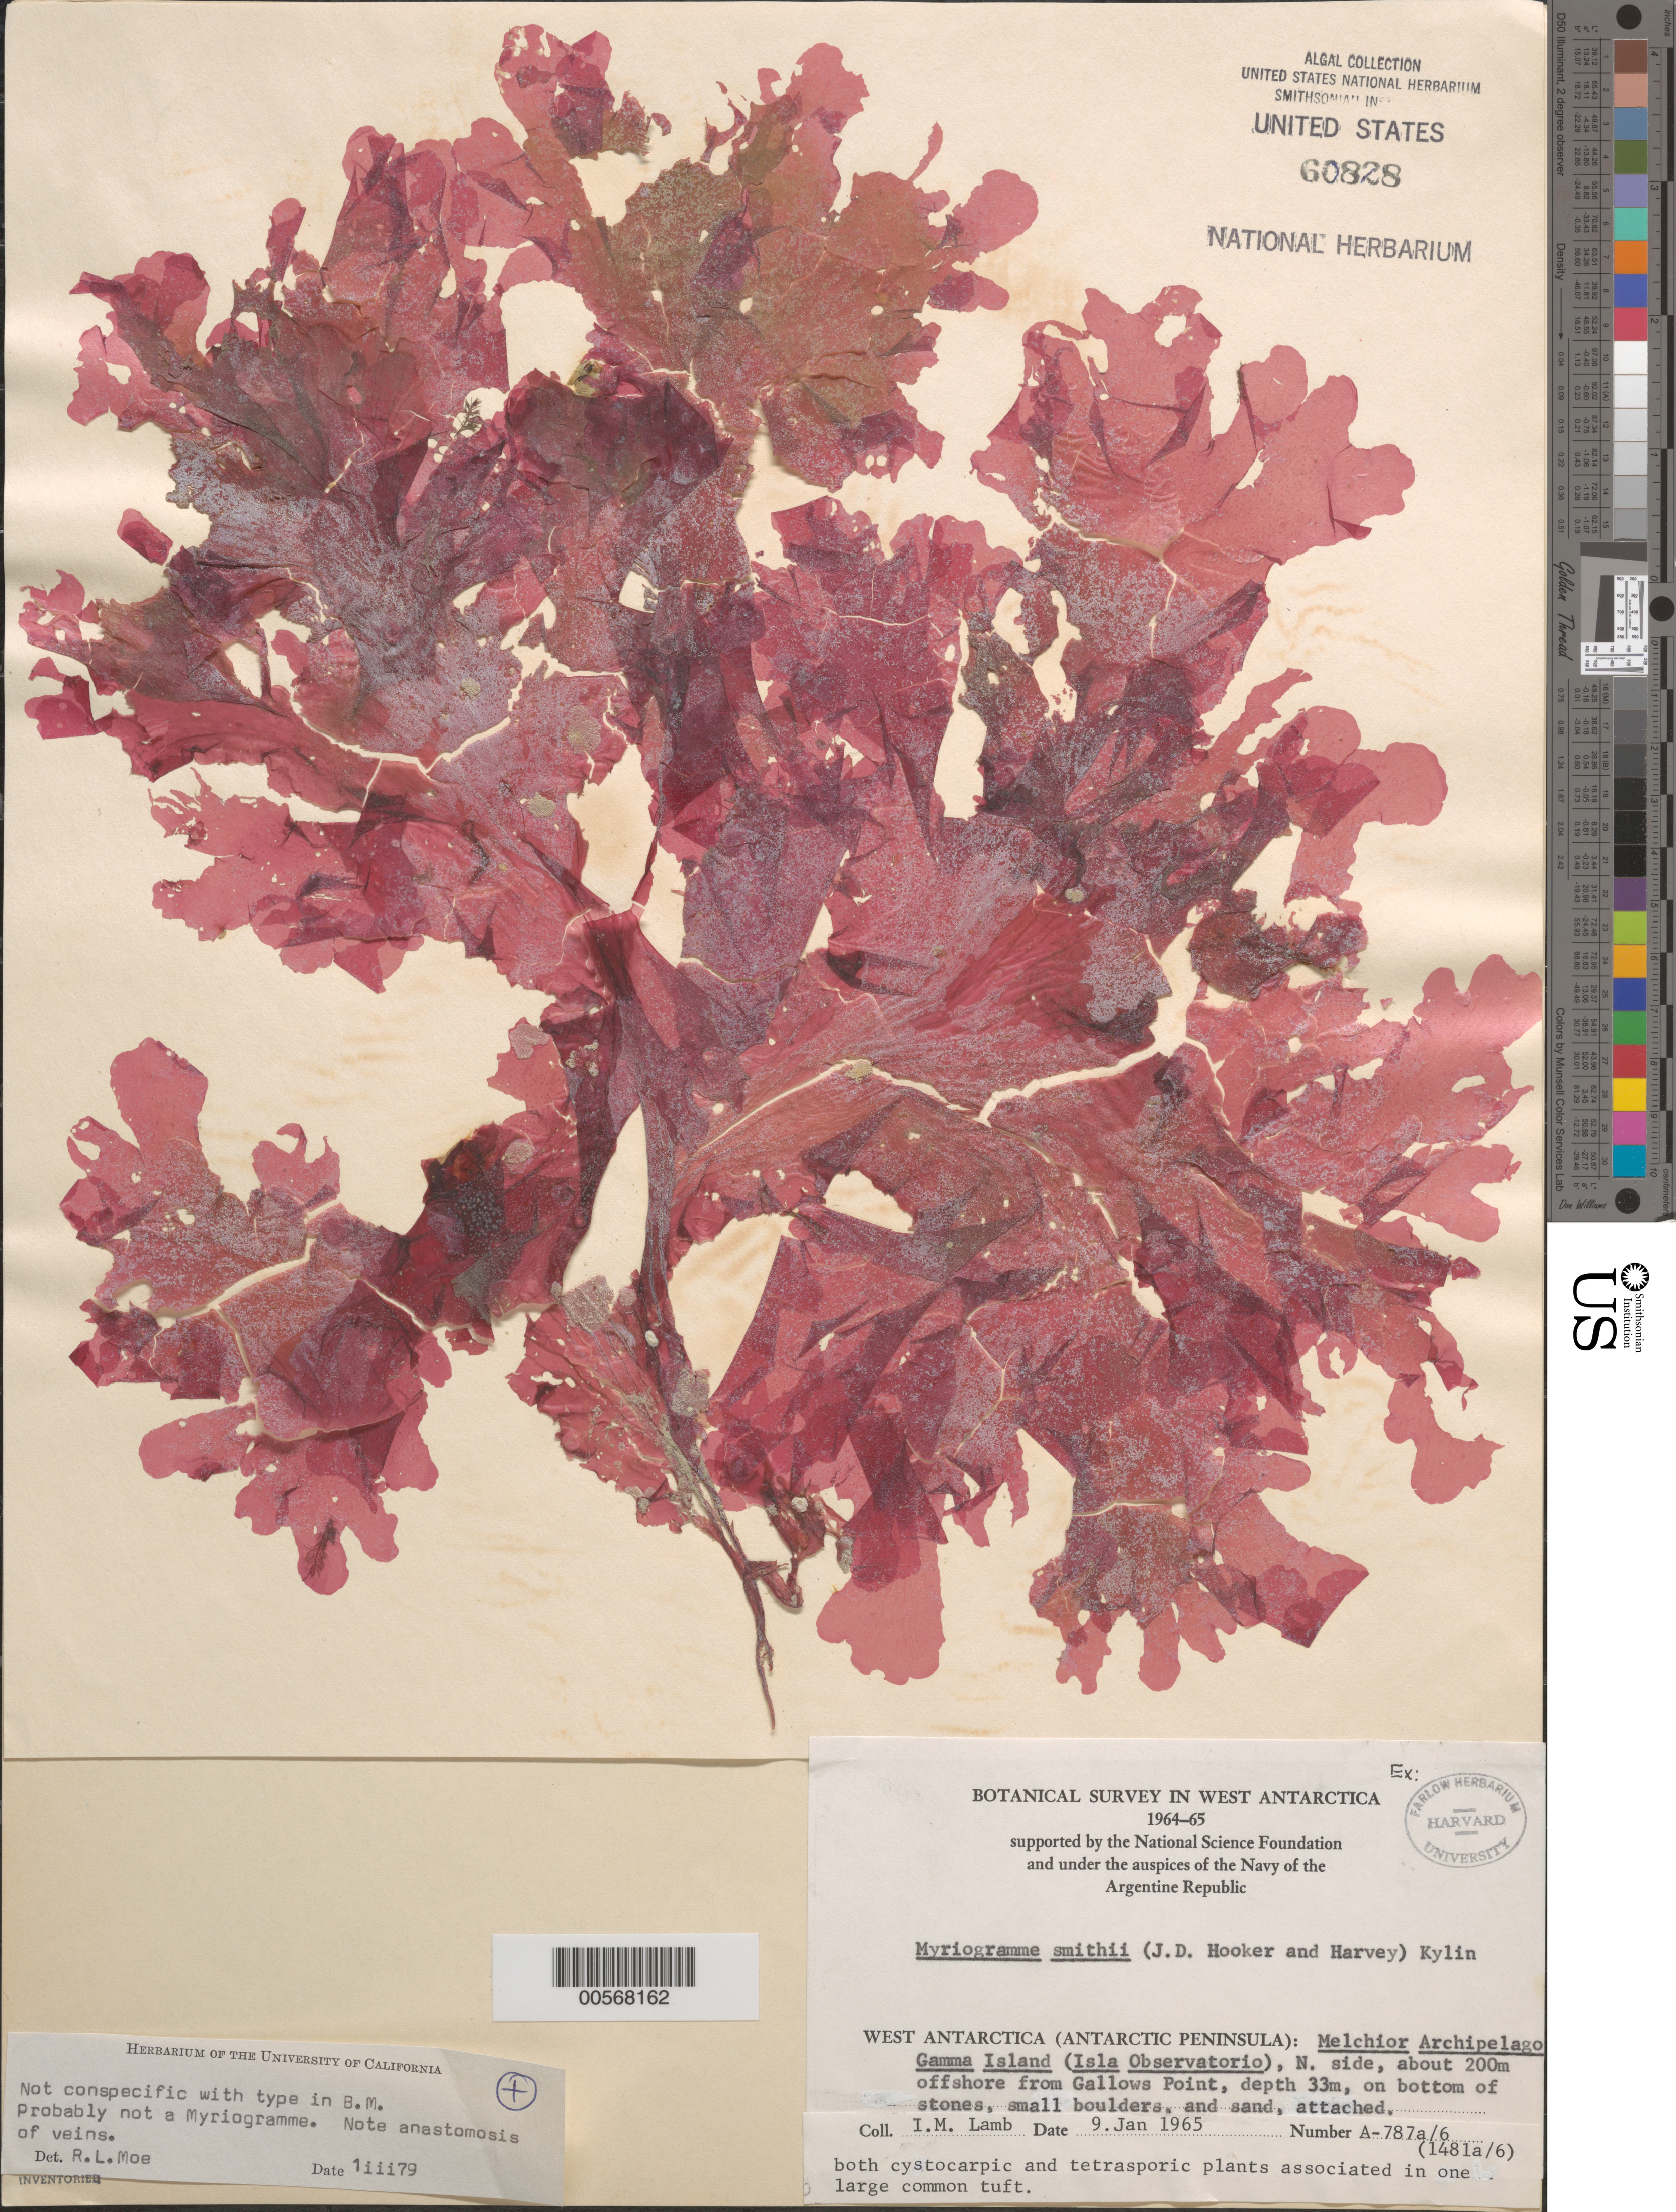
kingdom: Plantae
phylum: Rhodophyta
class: Florideophyceae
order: Ceramiales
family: Delesseriaceae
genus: Myriogramme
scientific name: Myriogramme smithii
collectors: I. M. Lamb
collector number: A-787A-6 & 1481A-6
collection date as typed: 09 Jan 1965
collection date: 1965-01-09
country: Antarctica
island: Gamma Island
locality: Off Gallows Point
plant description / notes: R.L. Moe: probably not Myriogramme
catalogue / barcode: US 60828